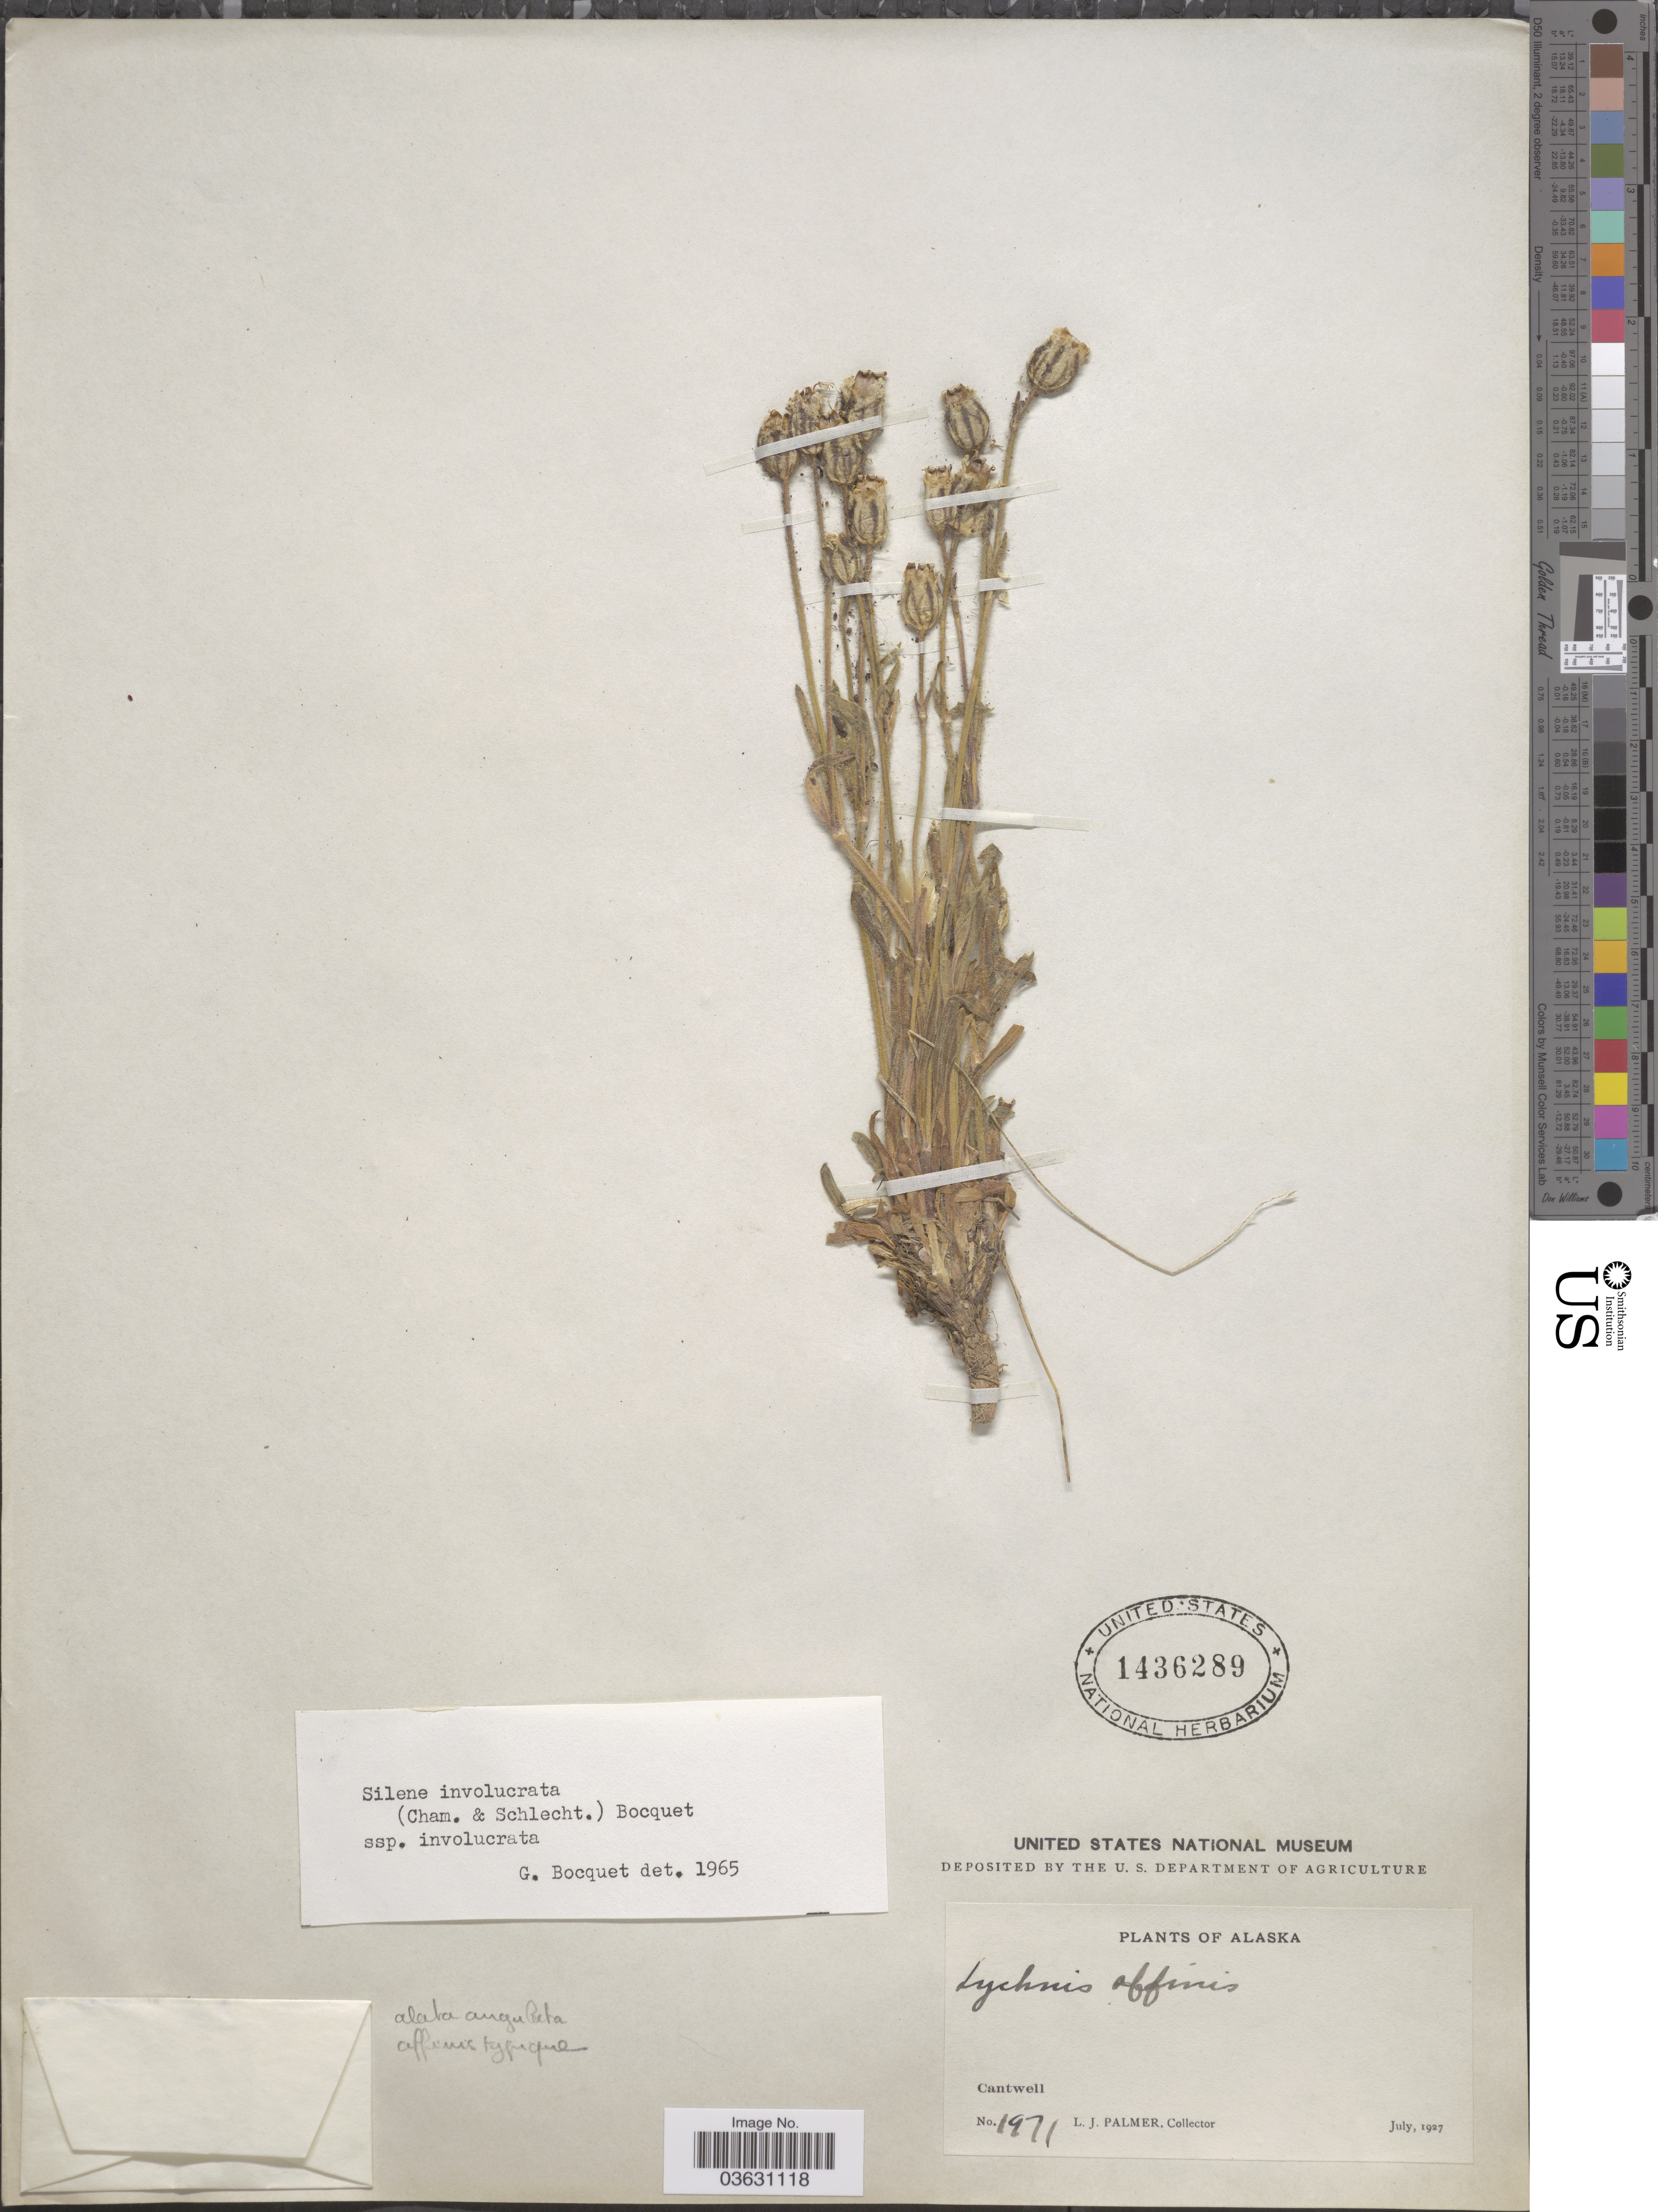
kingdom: Plantae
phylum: Tracheophyta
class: Magnoliopsida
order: Caryophyllales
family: Caryophyllaceae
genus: Silene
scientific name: Silene involucrata subsp. involucrata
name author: (Cham. & Schltdl.) Bocquet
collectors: L. J. Palmer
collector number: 1971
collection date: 1927-07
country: United States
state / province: Alaska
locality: Cantwell.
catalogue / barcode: US 1436289